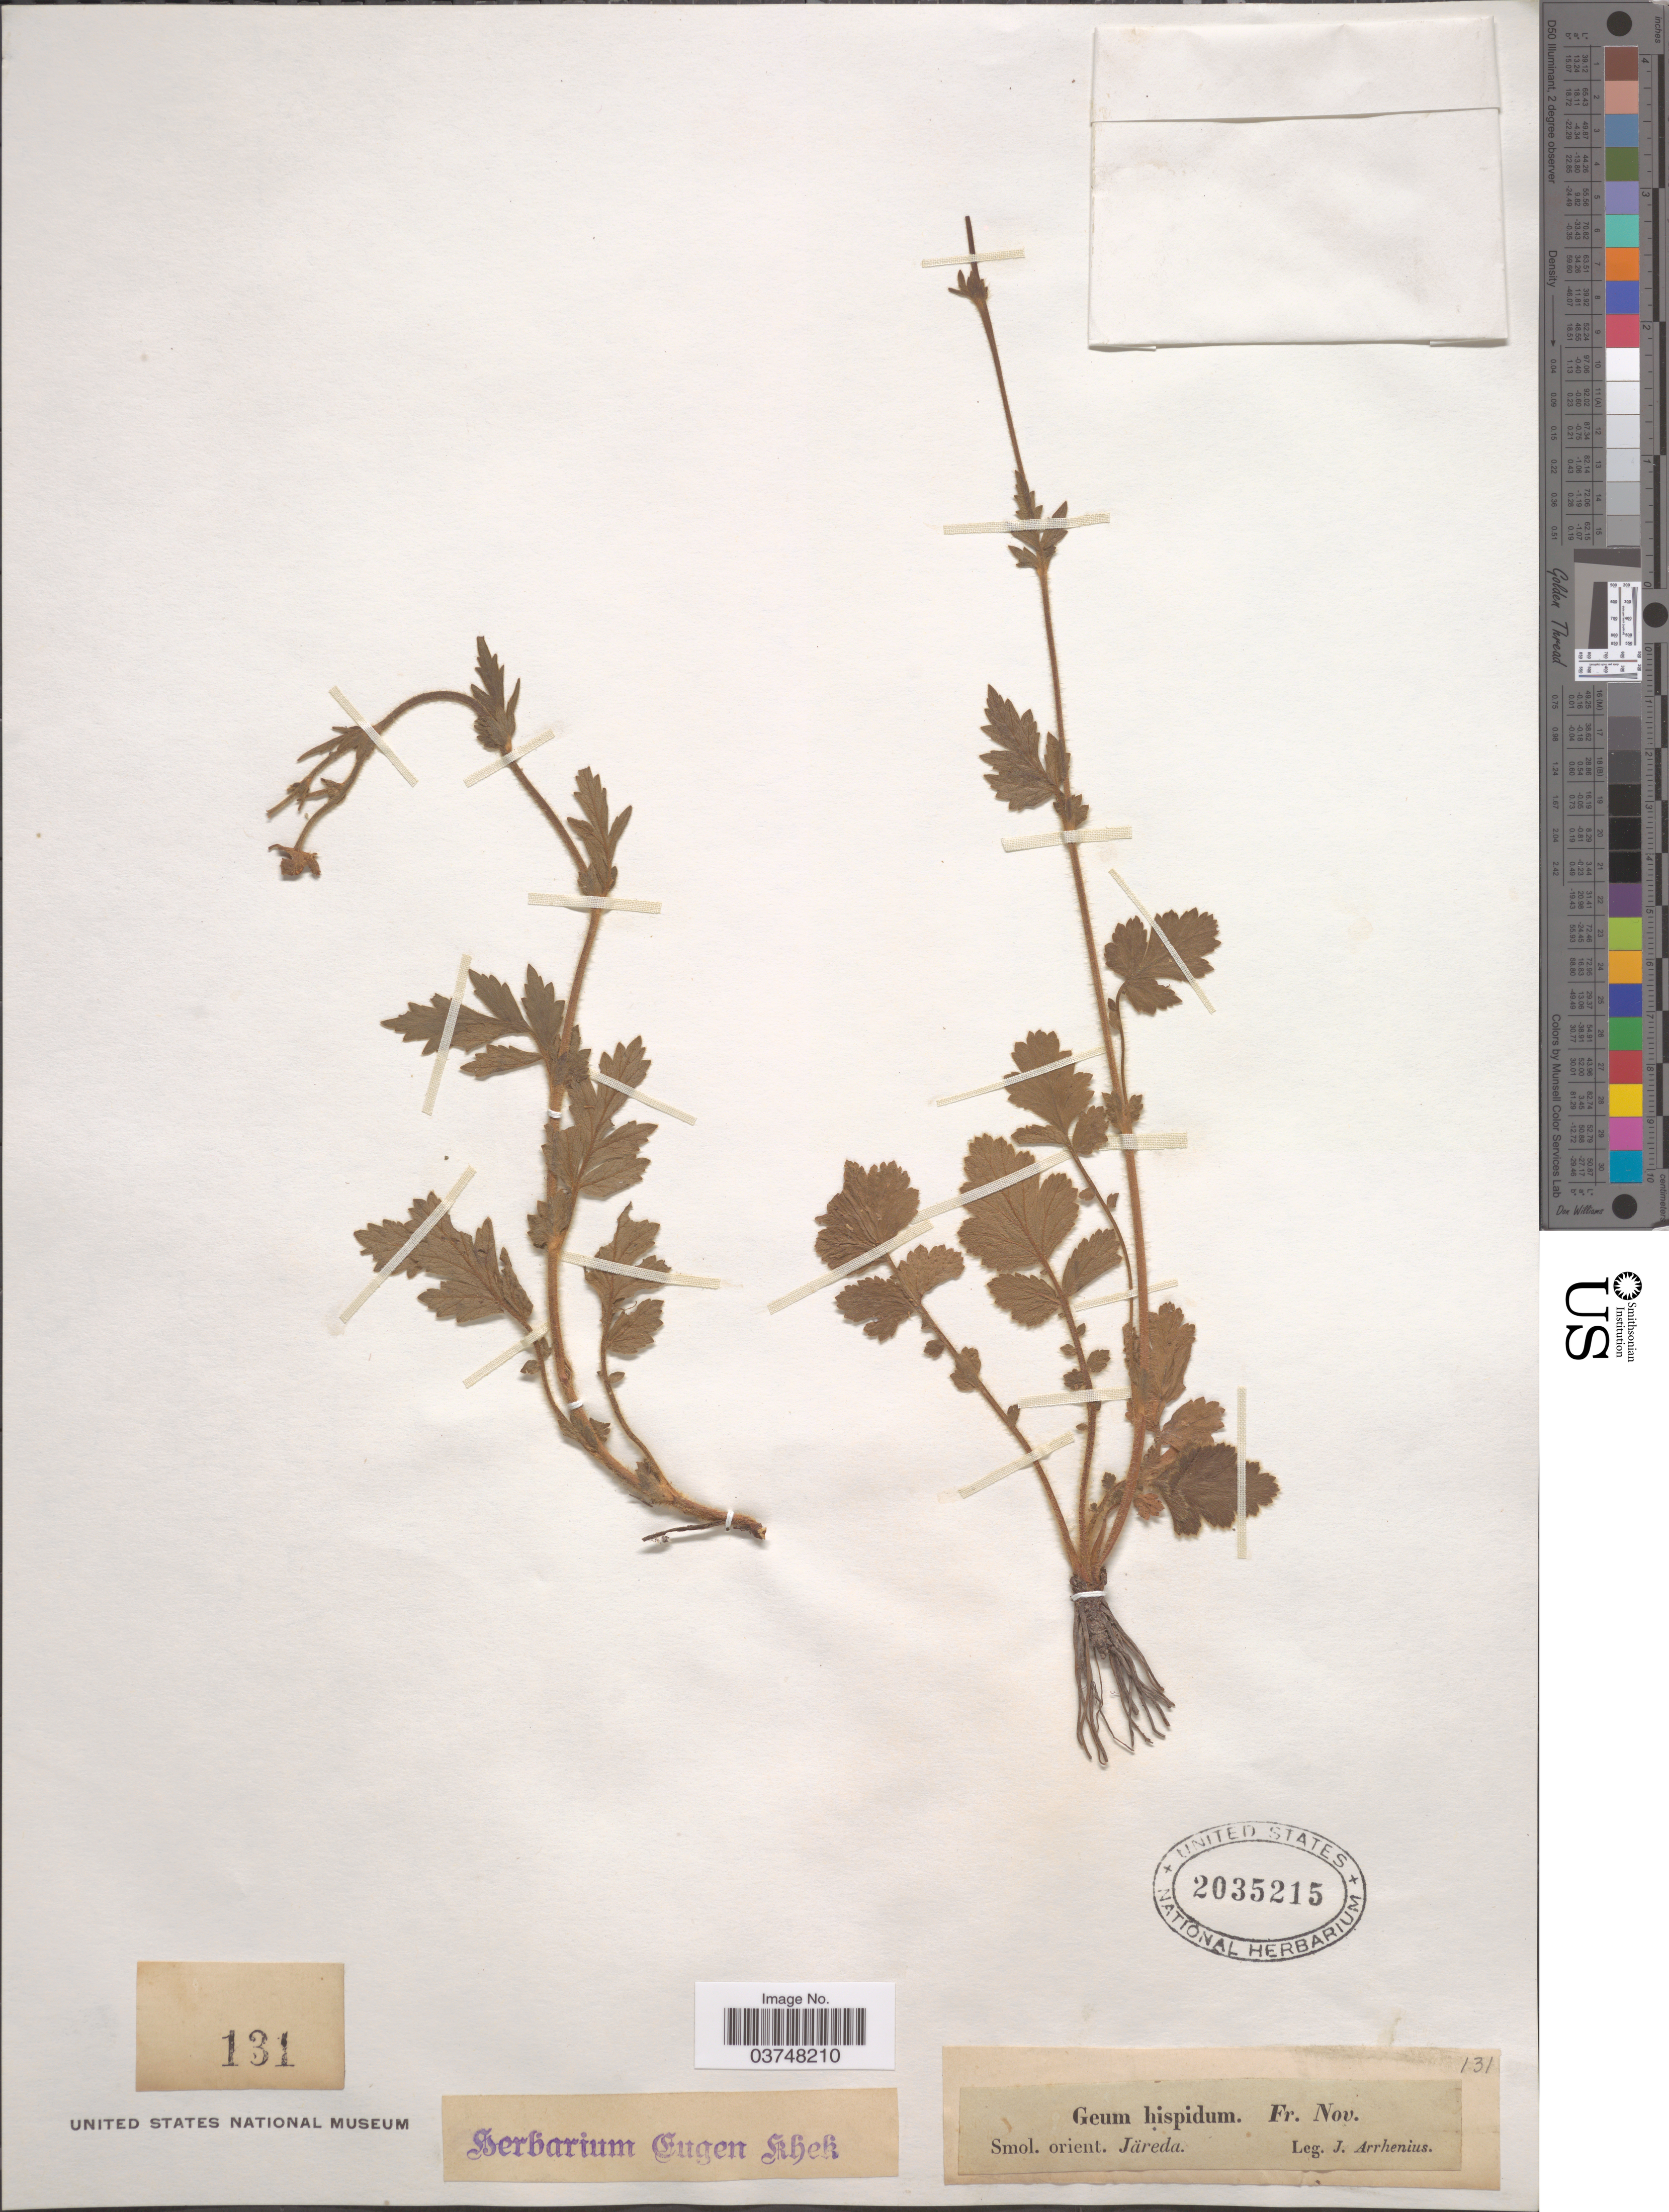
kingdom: Plantae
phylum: Tracheophyta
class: Magnoliopsida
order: Rosales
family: Rosaceae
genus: Geum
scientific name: Geum hispidum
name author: Fr.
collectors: J. Arrhenius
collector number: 131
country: Sweden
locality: Smol. orient. Järeda.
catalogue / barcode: US 2035215